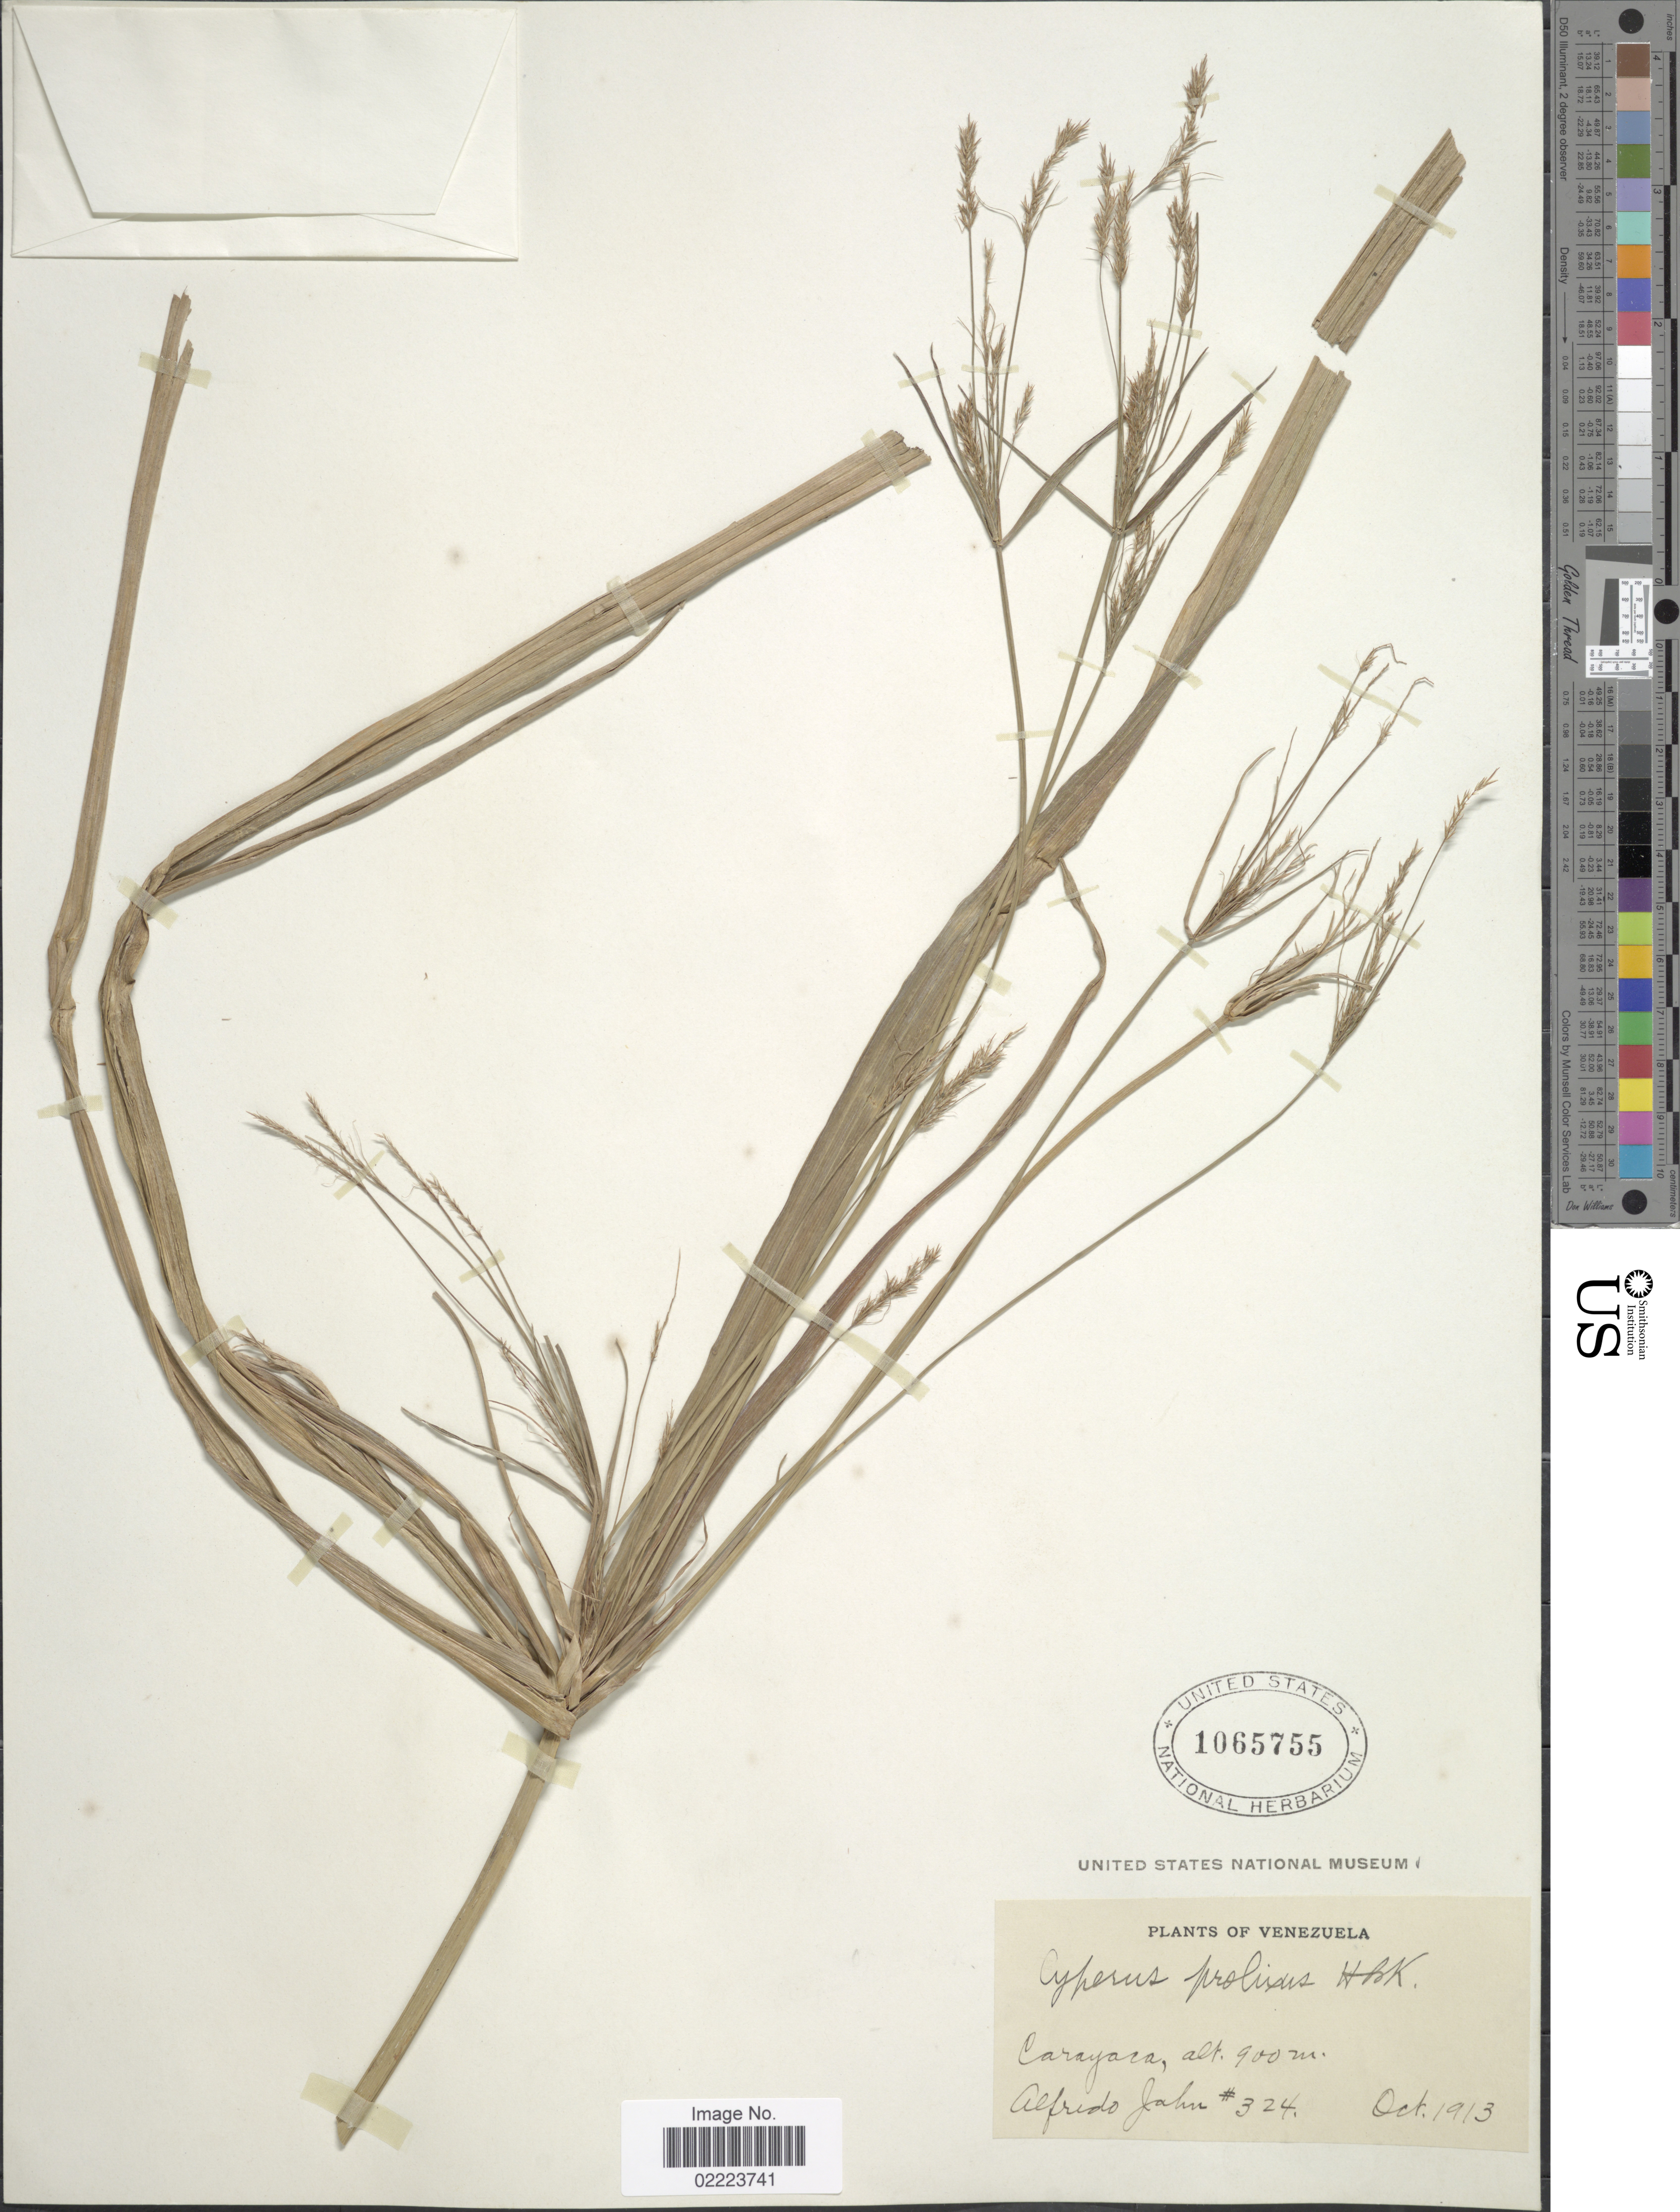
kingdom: Plantae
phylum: Tracheophyta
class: Liliopsida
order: Poales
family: Cyperaceae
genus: Cyperus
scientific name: Cyperus prolixus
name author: Kunth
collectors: A. Jahn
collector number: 324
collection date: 1913-10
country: Venezuela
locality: Carayaca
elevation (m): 900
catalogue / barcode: US 1065755